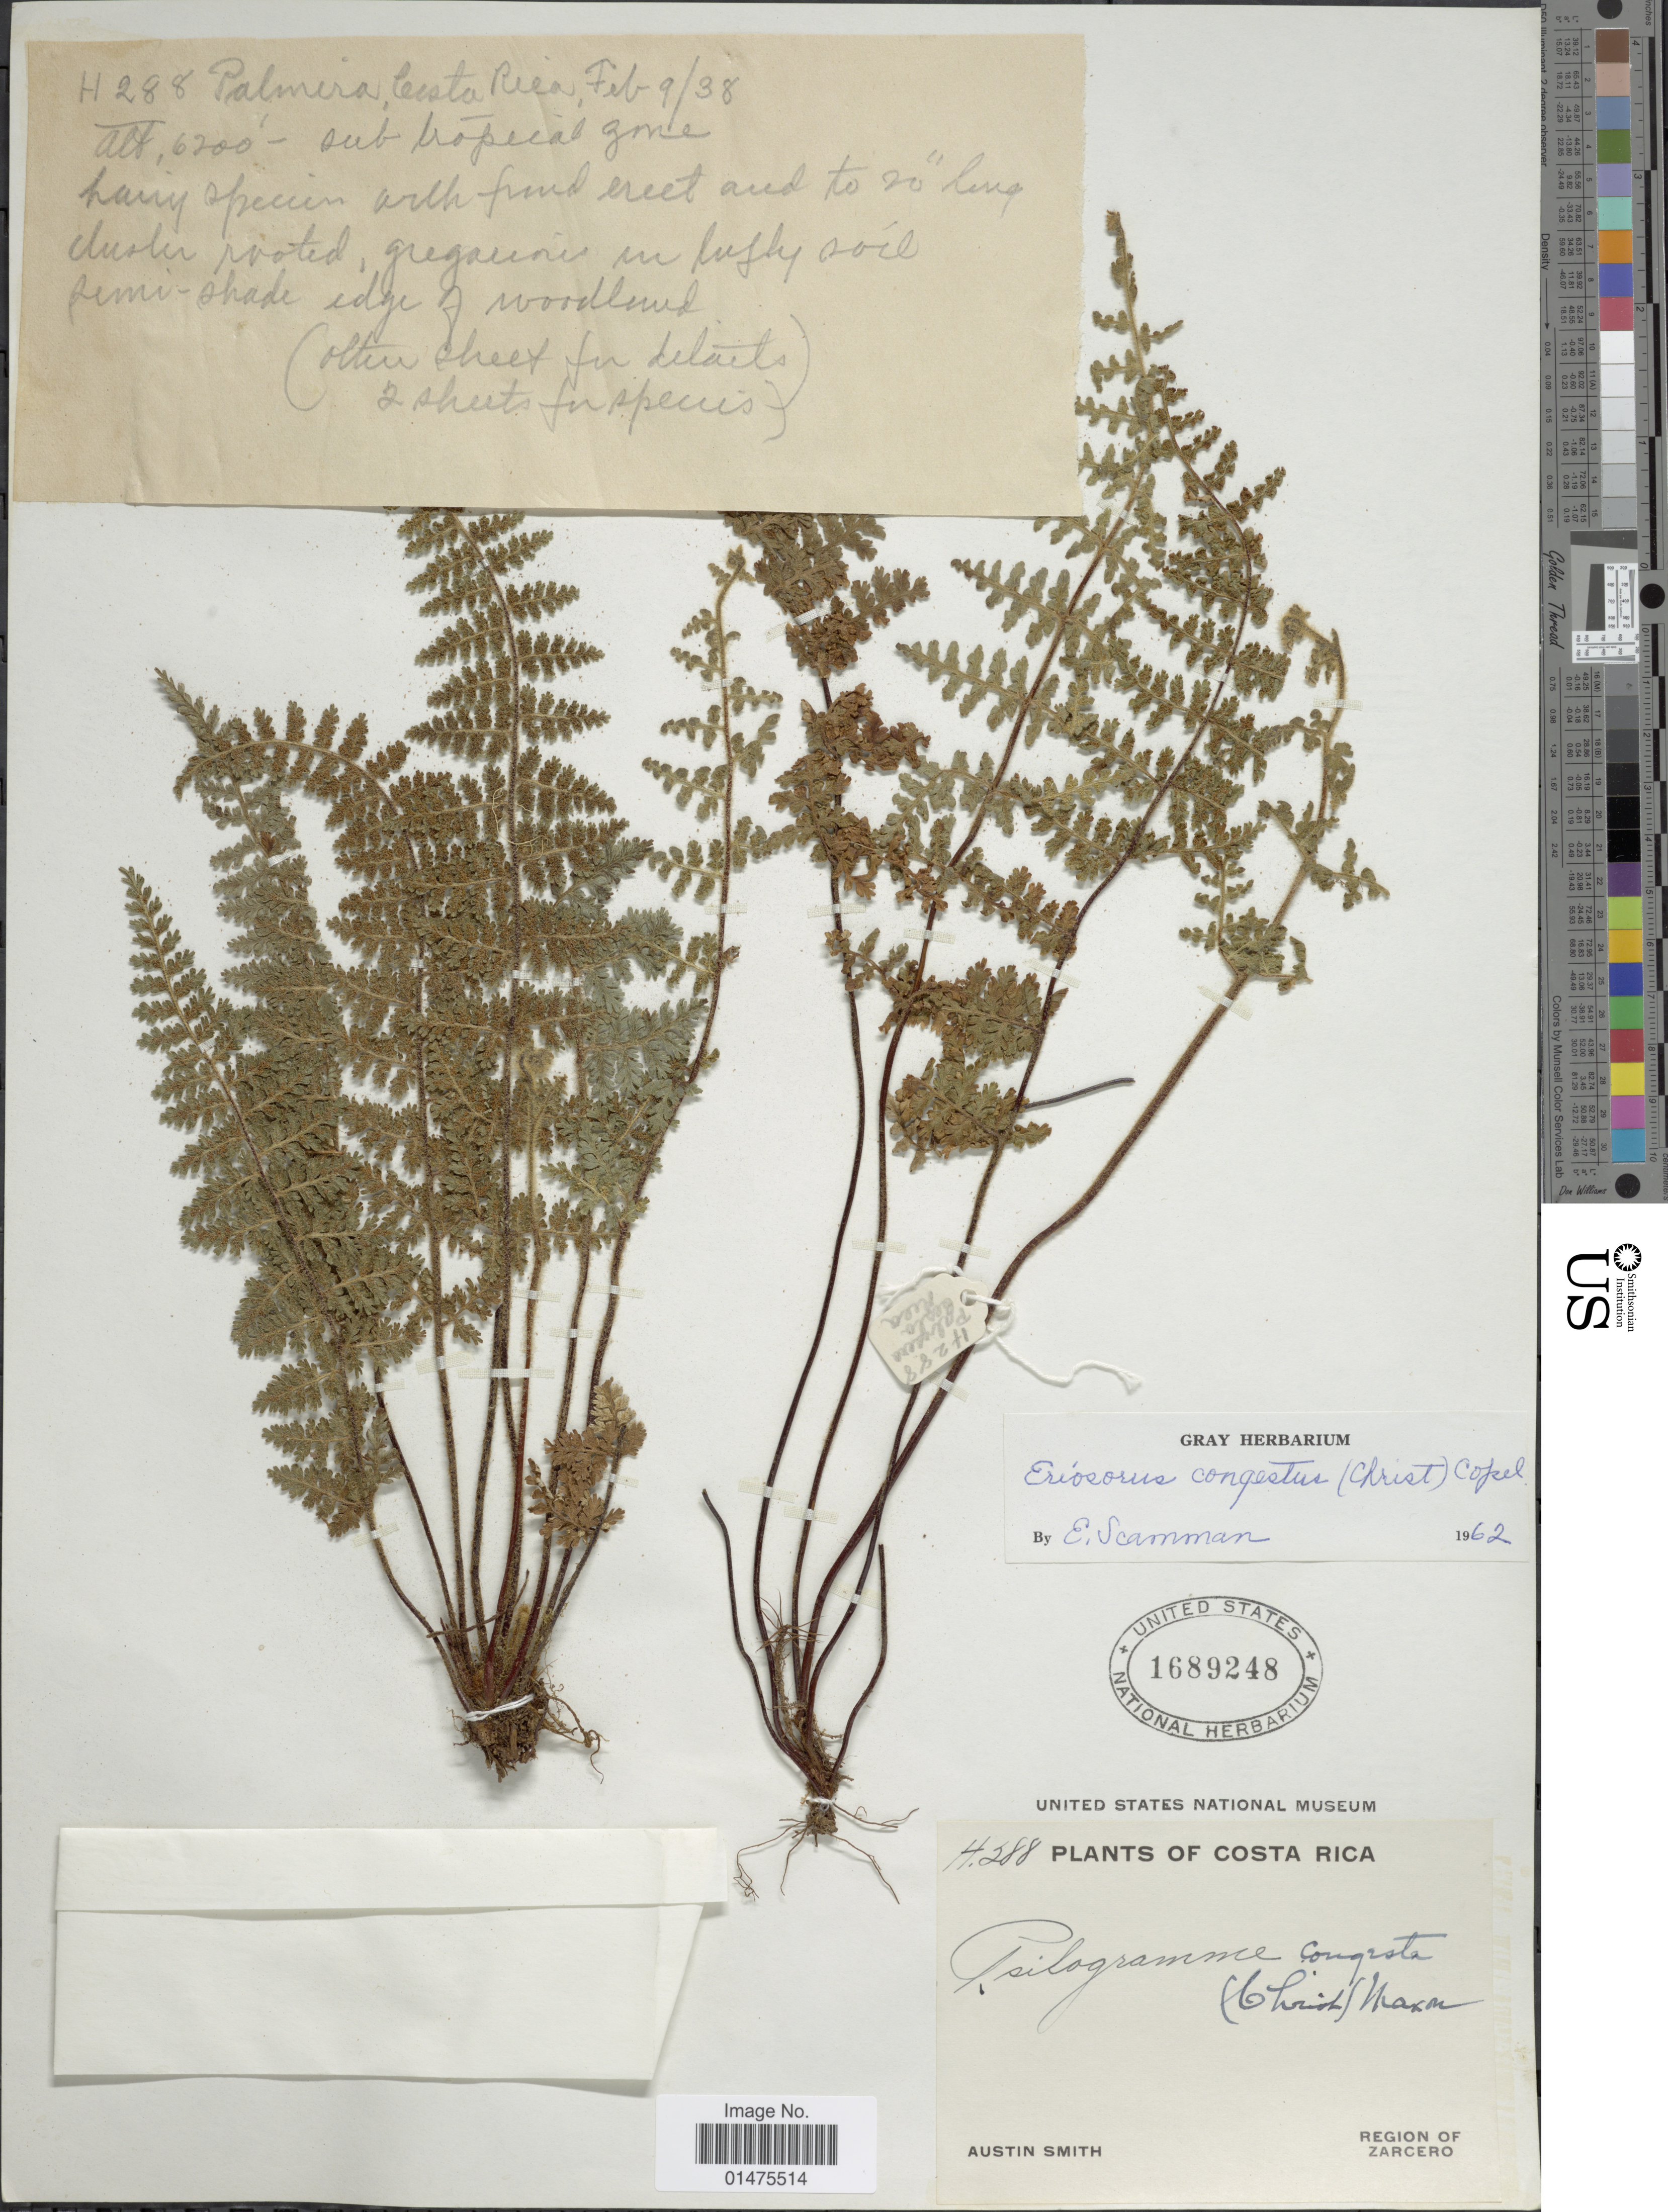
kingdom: Plantae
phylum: Tracheophyta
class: Polypodiopsida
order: Polypodiales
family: Pteridaceae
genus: Jamesonia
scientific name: Jamesonia congesta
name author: (Christ) Christenh.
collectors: Aust P. Smith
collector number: H.388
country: Costa Rica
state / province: Alajuela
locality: Region of Zarcero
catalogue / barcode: US 1689248